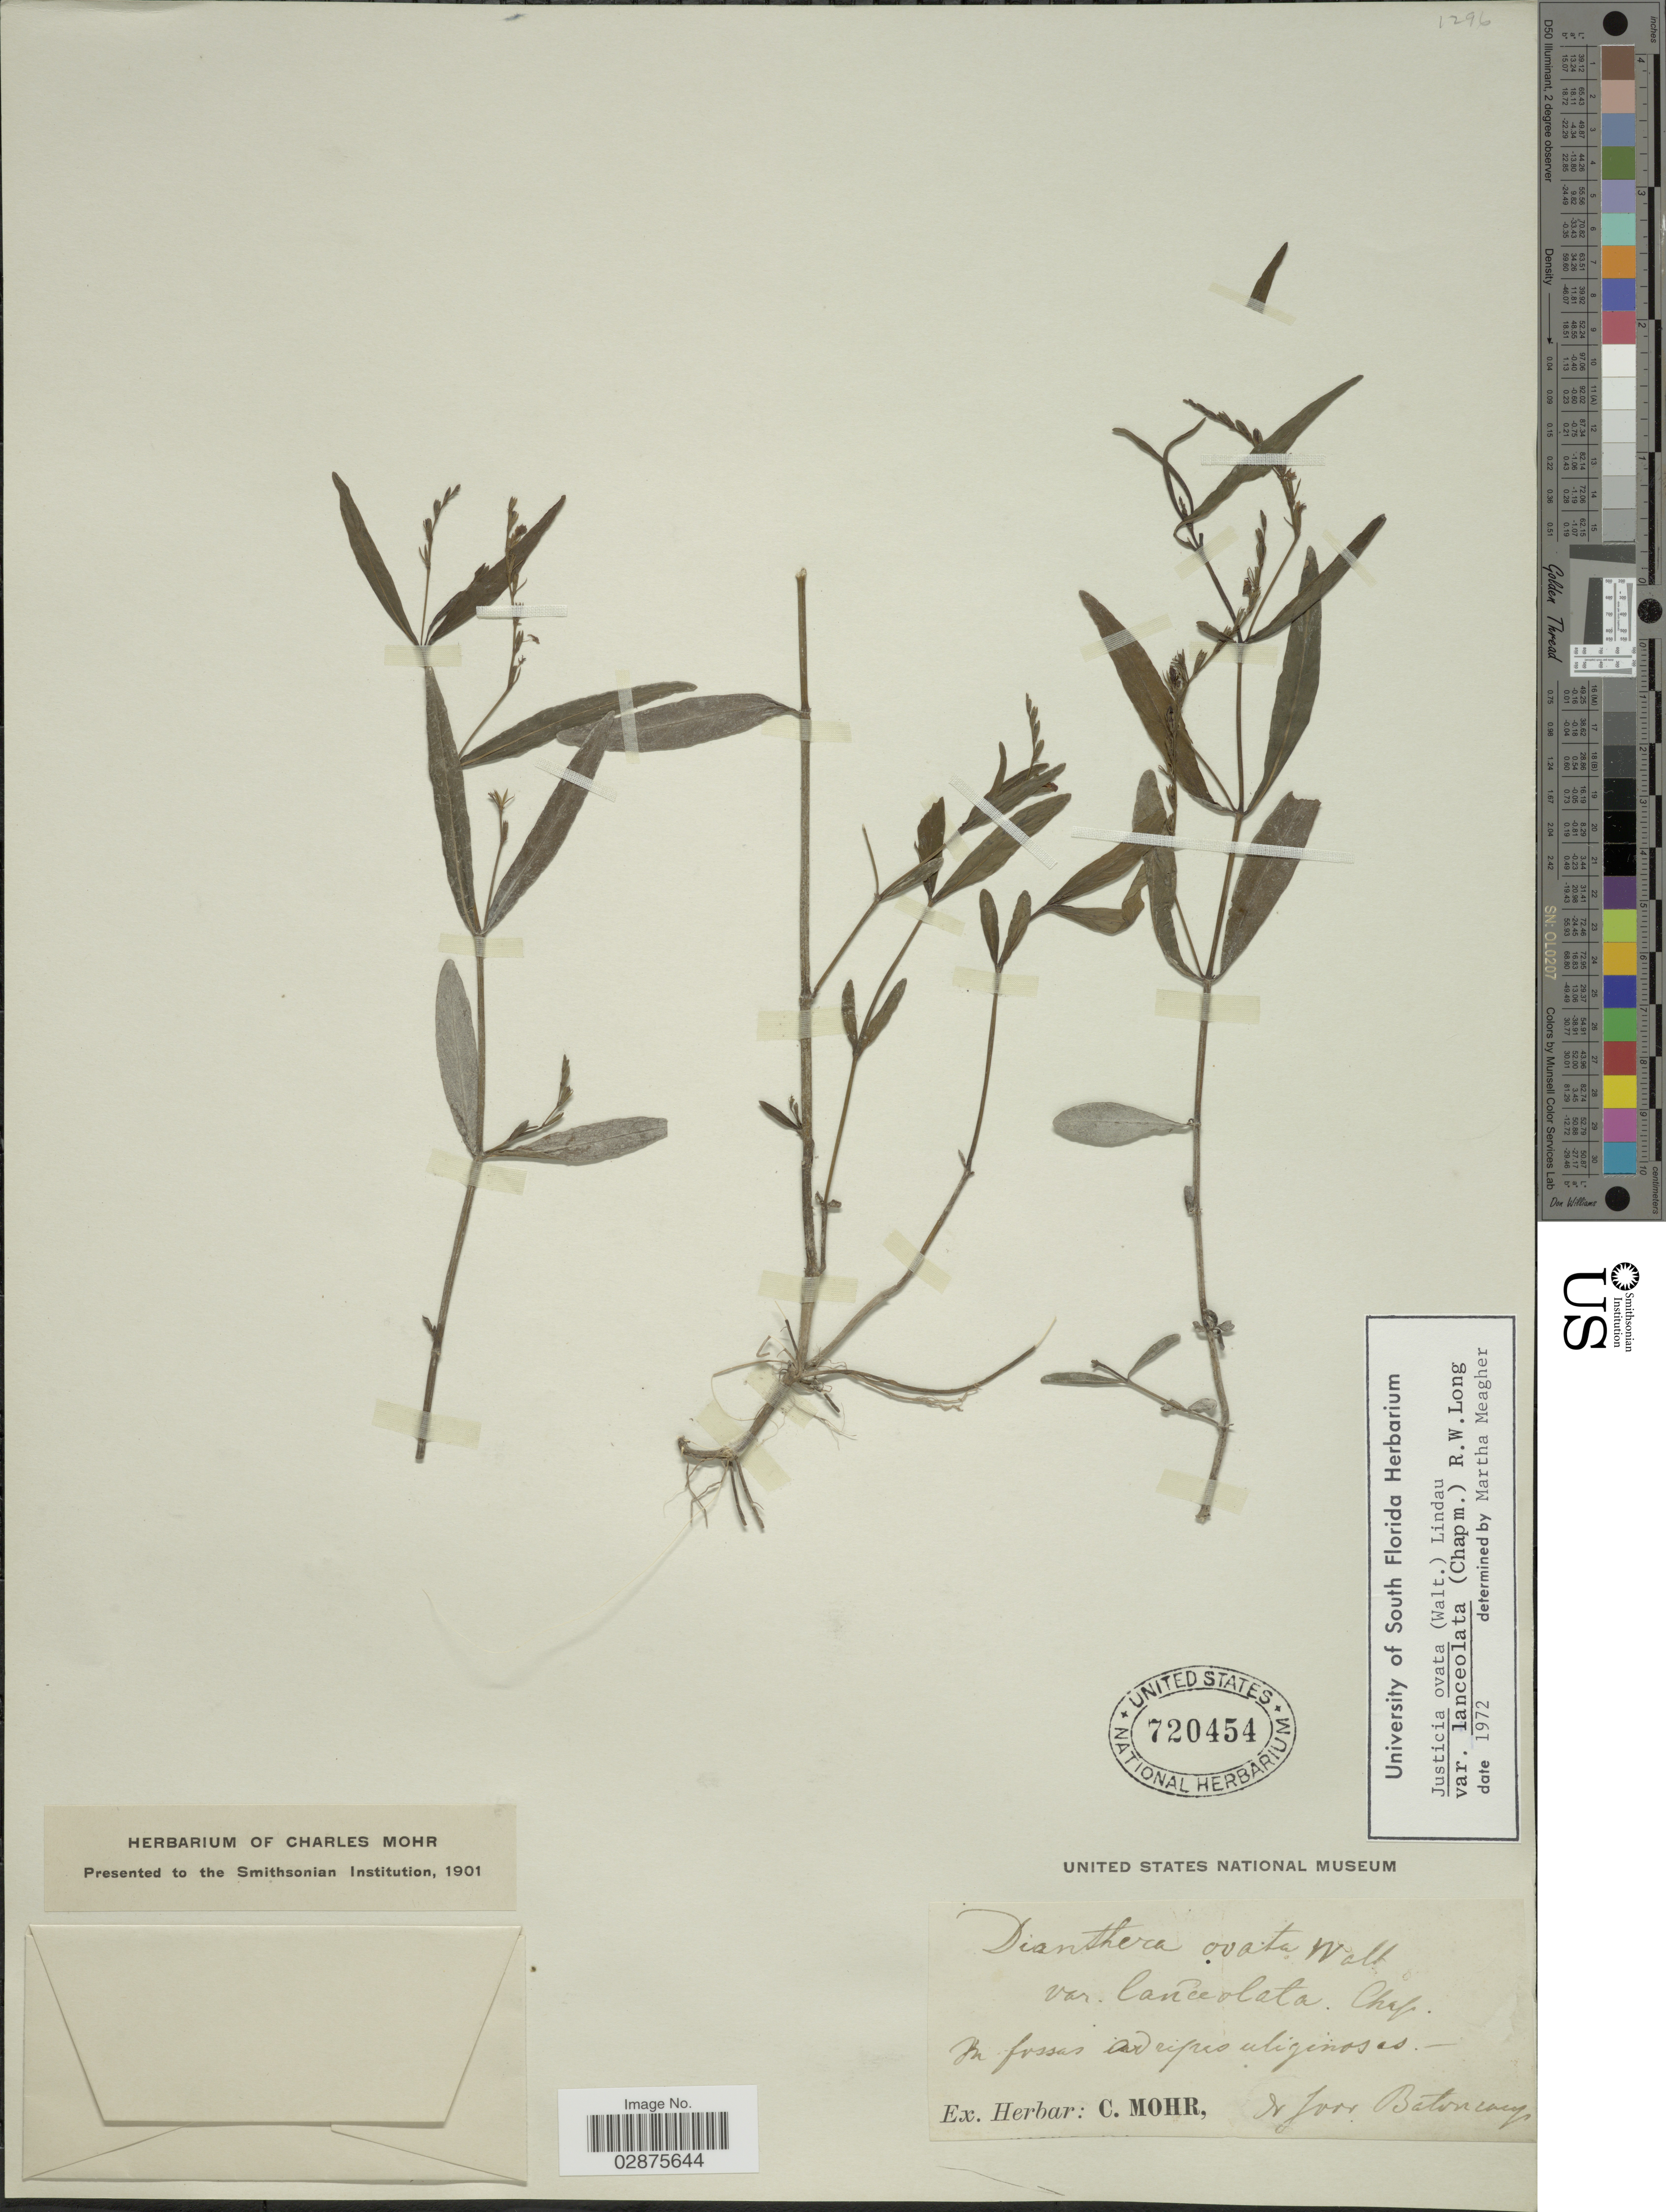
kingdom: Plantae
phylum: Tracheophyta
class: Magnoliopsida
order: Lamiales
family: Acanthaceae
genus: Justicia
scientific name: Justicia lanceolata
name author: (Chapm.) Small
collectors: -. Joor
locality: Bantonway. [interpreted]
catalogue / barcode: US 720454